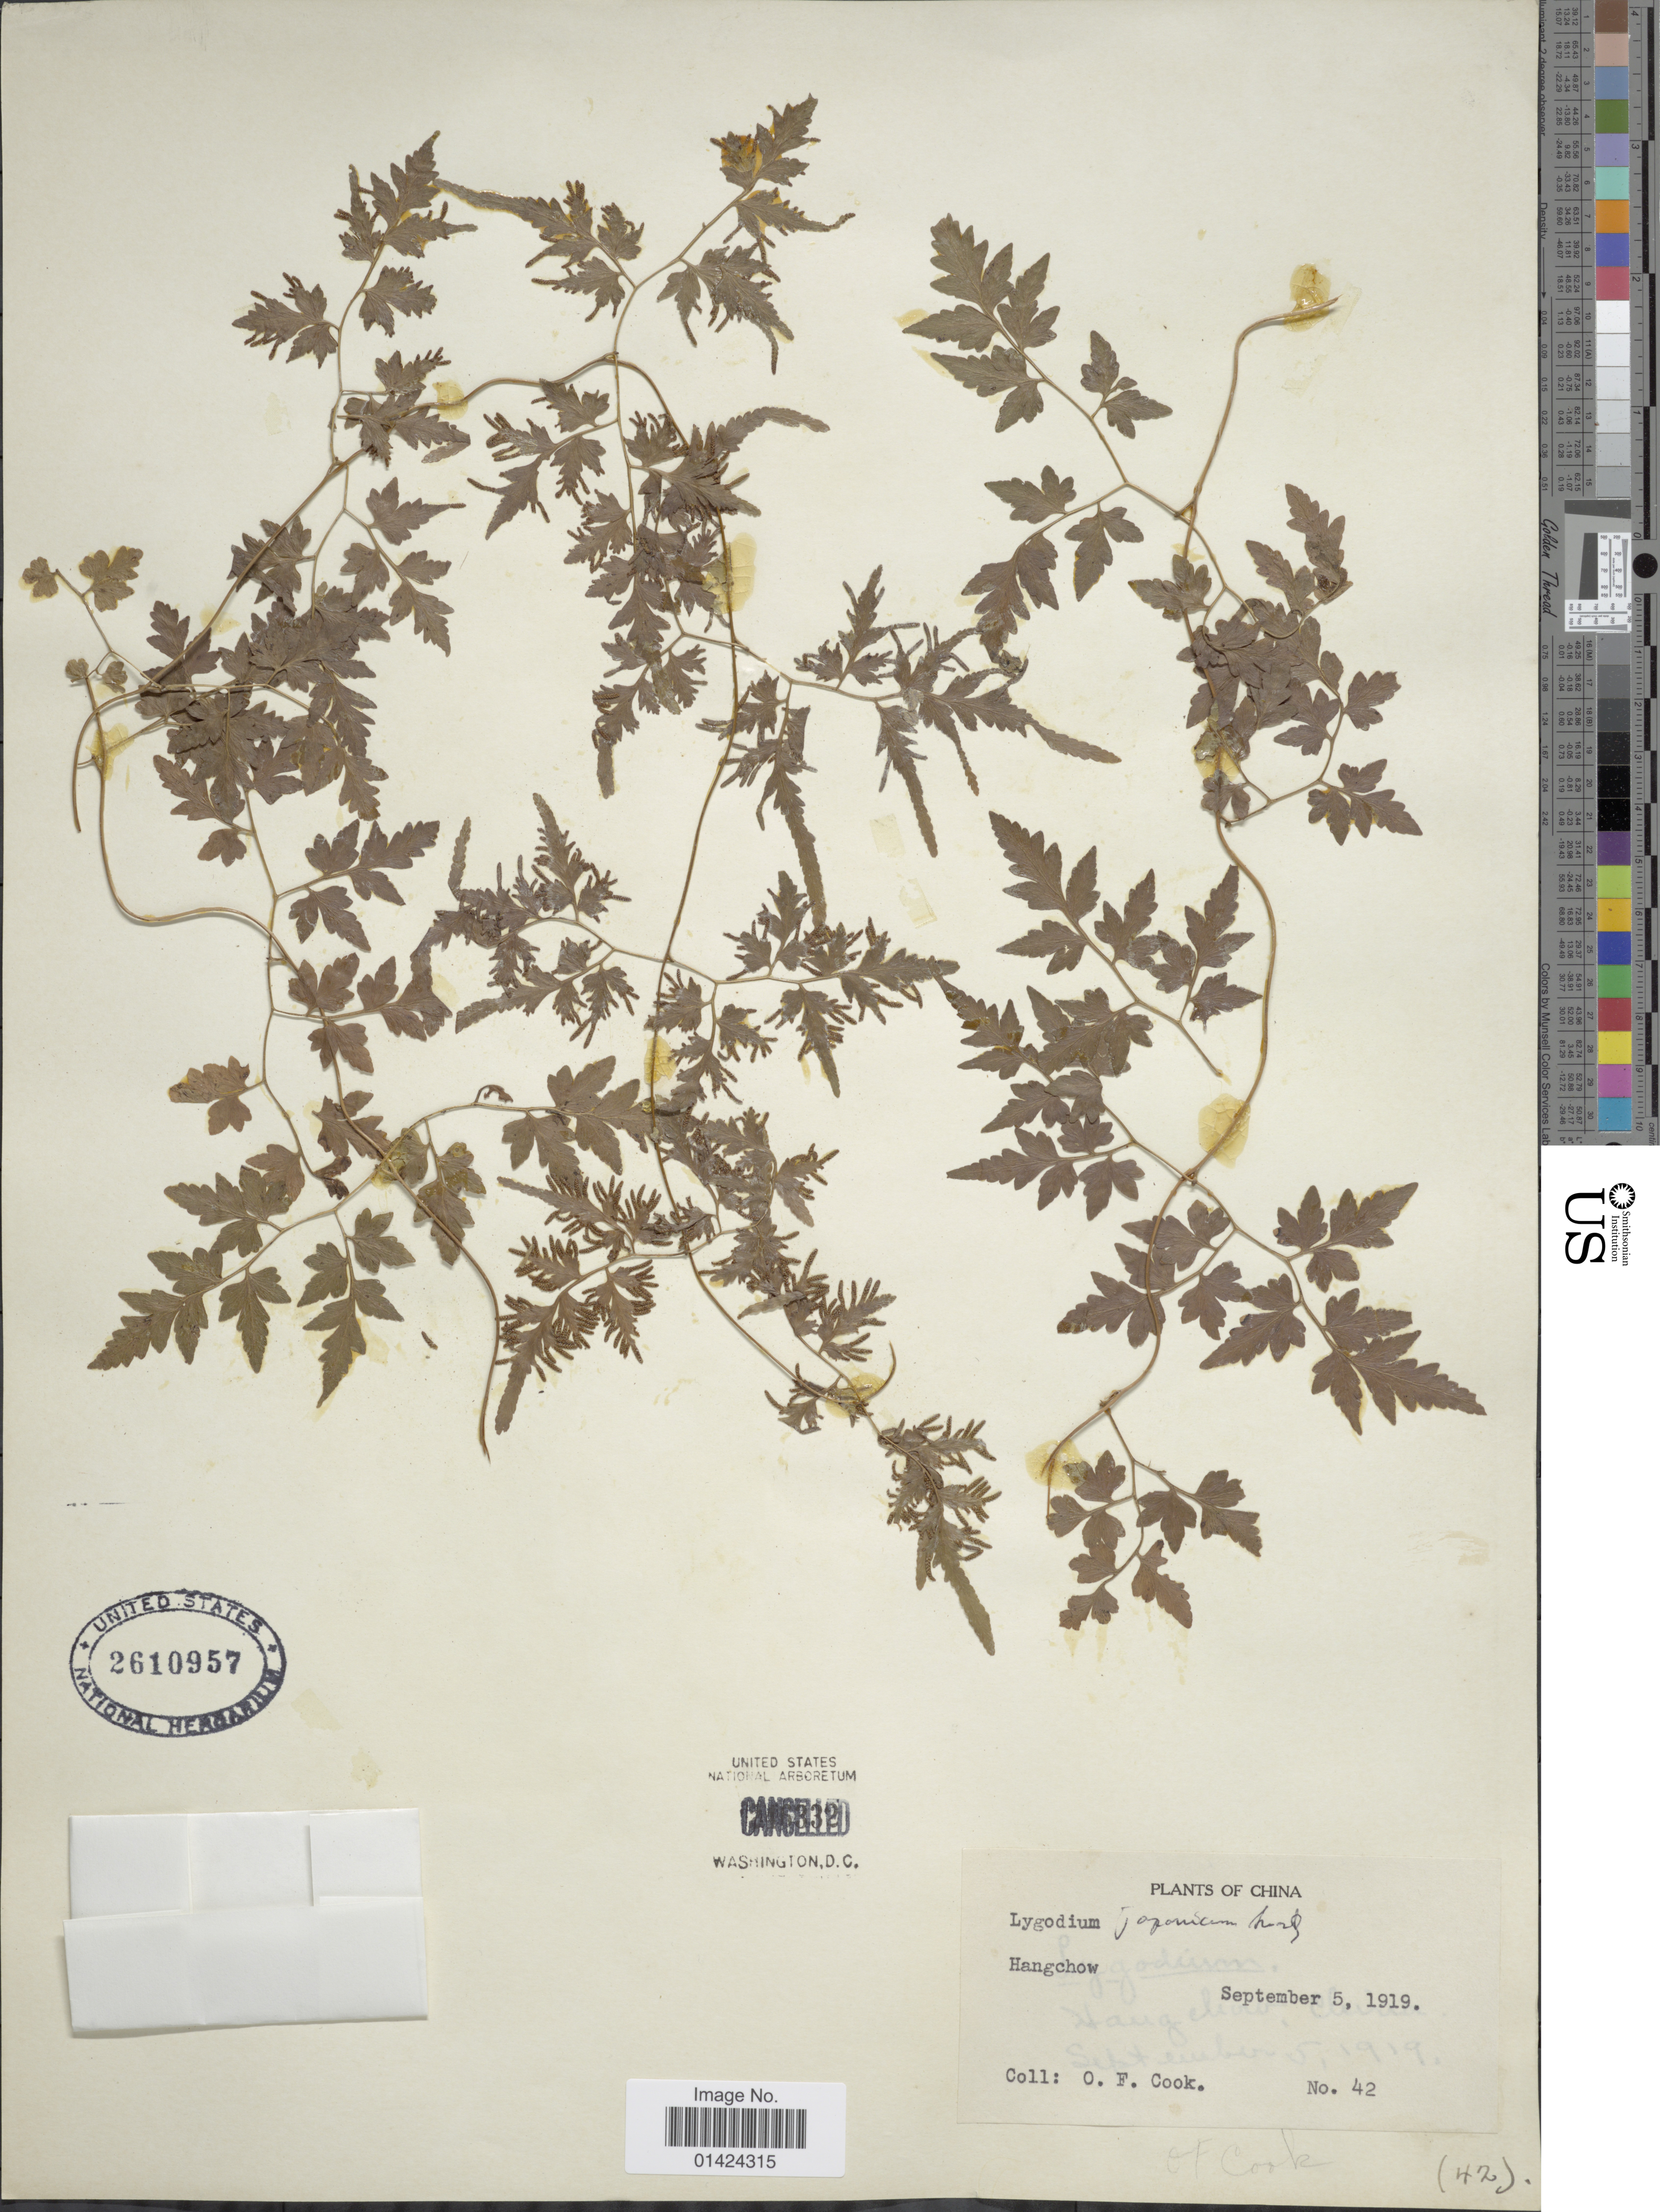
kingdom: Plantae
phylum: Tracheophyta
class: Polypodiopsida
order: Schizaeales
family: Lygodiaceae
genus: Lygodium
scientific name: Lygodium japonicum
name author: (Thunb.) Sw.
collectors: O. F. Cook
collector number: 42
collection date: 1919-09-05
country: China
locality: Hangchow.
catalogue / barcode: US 2610957